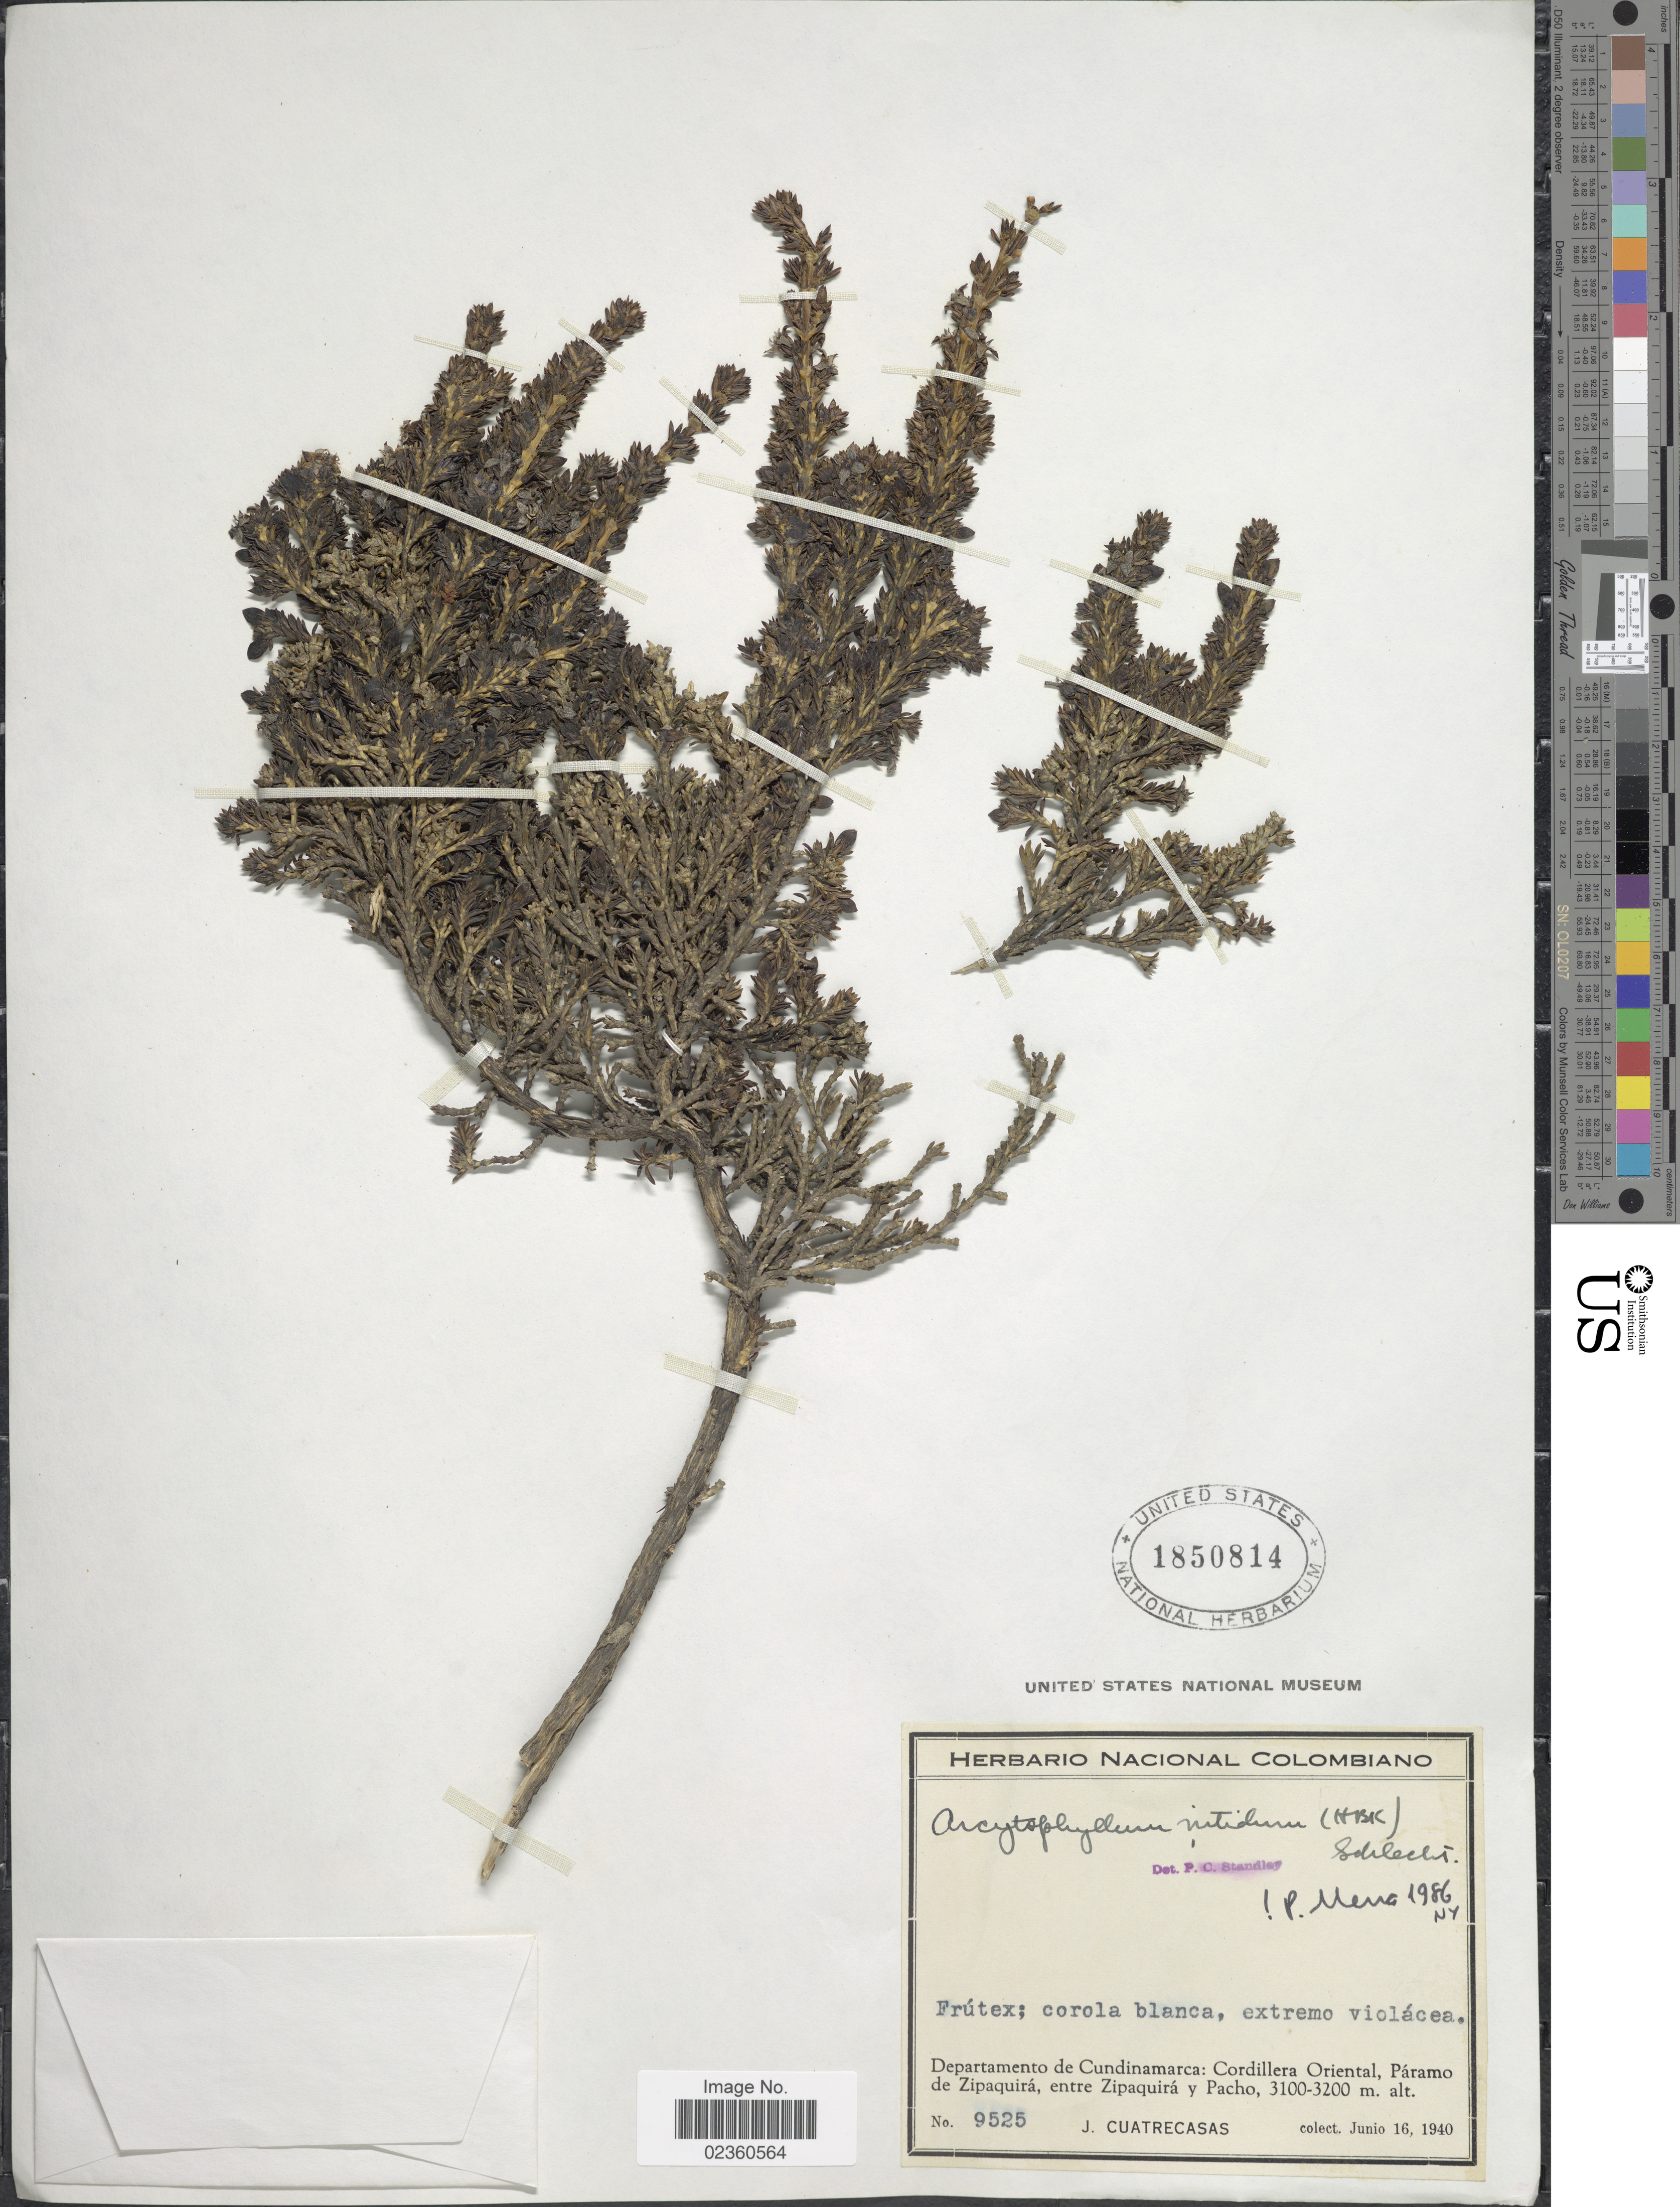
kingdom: Plantae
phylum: Tracheophyta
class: Magnoliopsida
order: Gentianales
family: Rubiaceae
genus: Arcytophyllum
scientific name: Arcytophyllum nitidum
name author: (Kunth) Schltdl.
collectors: J. Cuatrecasas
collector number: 9525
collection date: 1940-06-16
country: Colombia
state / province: Cundinamarca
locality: Departamento de Cundinamarca: Cordillera Oriental, Páramo de Zipaquirá, entre Zipaquirá y Pacho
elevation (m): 3100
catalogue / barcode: US 1850814